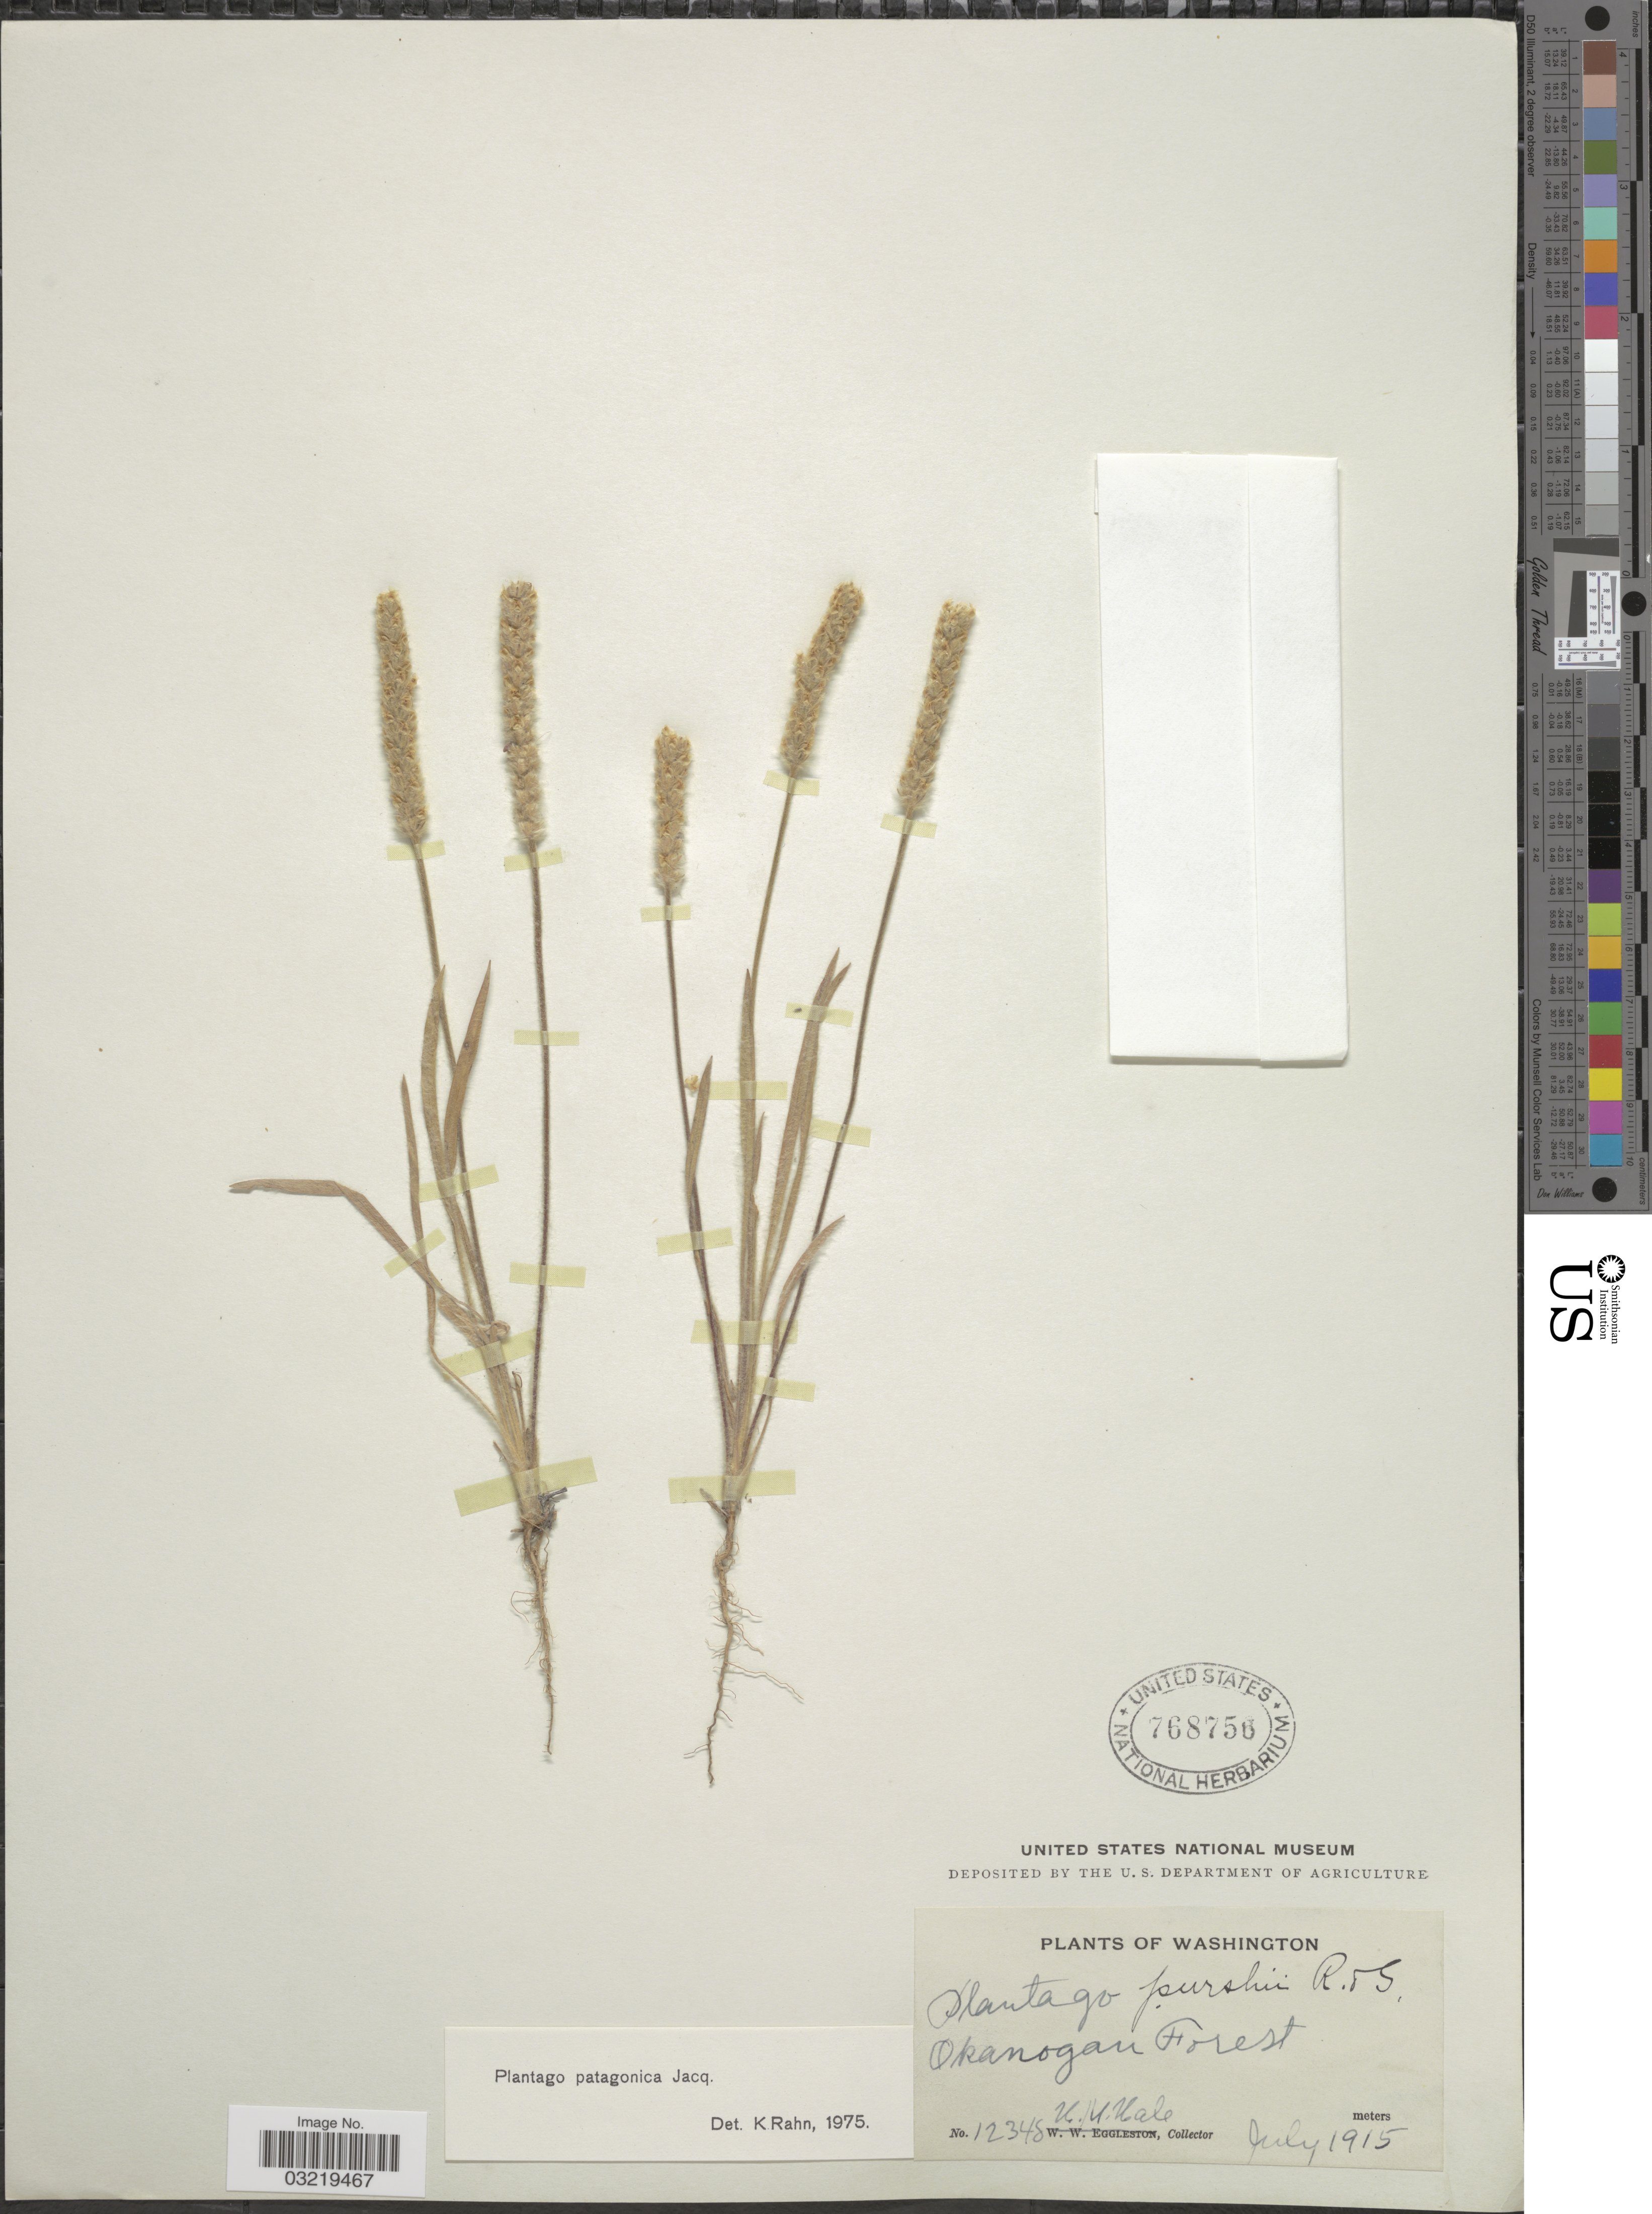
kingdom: Plantae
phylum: Tracheophyta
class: Magnoliopsida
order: Lamiales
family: Plantaginaceae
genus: Plantago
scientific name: Plantago patagonica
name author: Jacq.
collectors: H. M. Hale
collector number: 12348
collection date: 1915-07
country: United States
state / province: Washington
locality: Okanogan Forest.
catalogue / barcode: US 768756